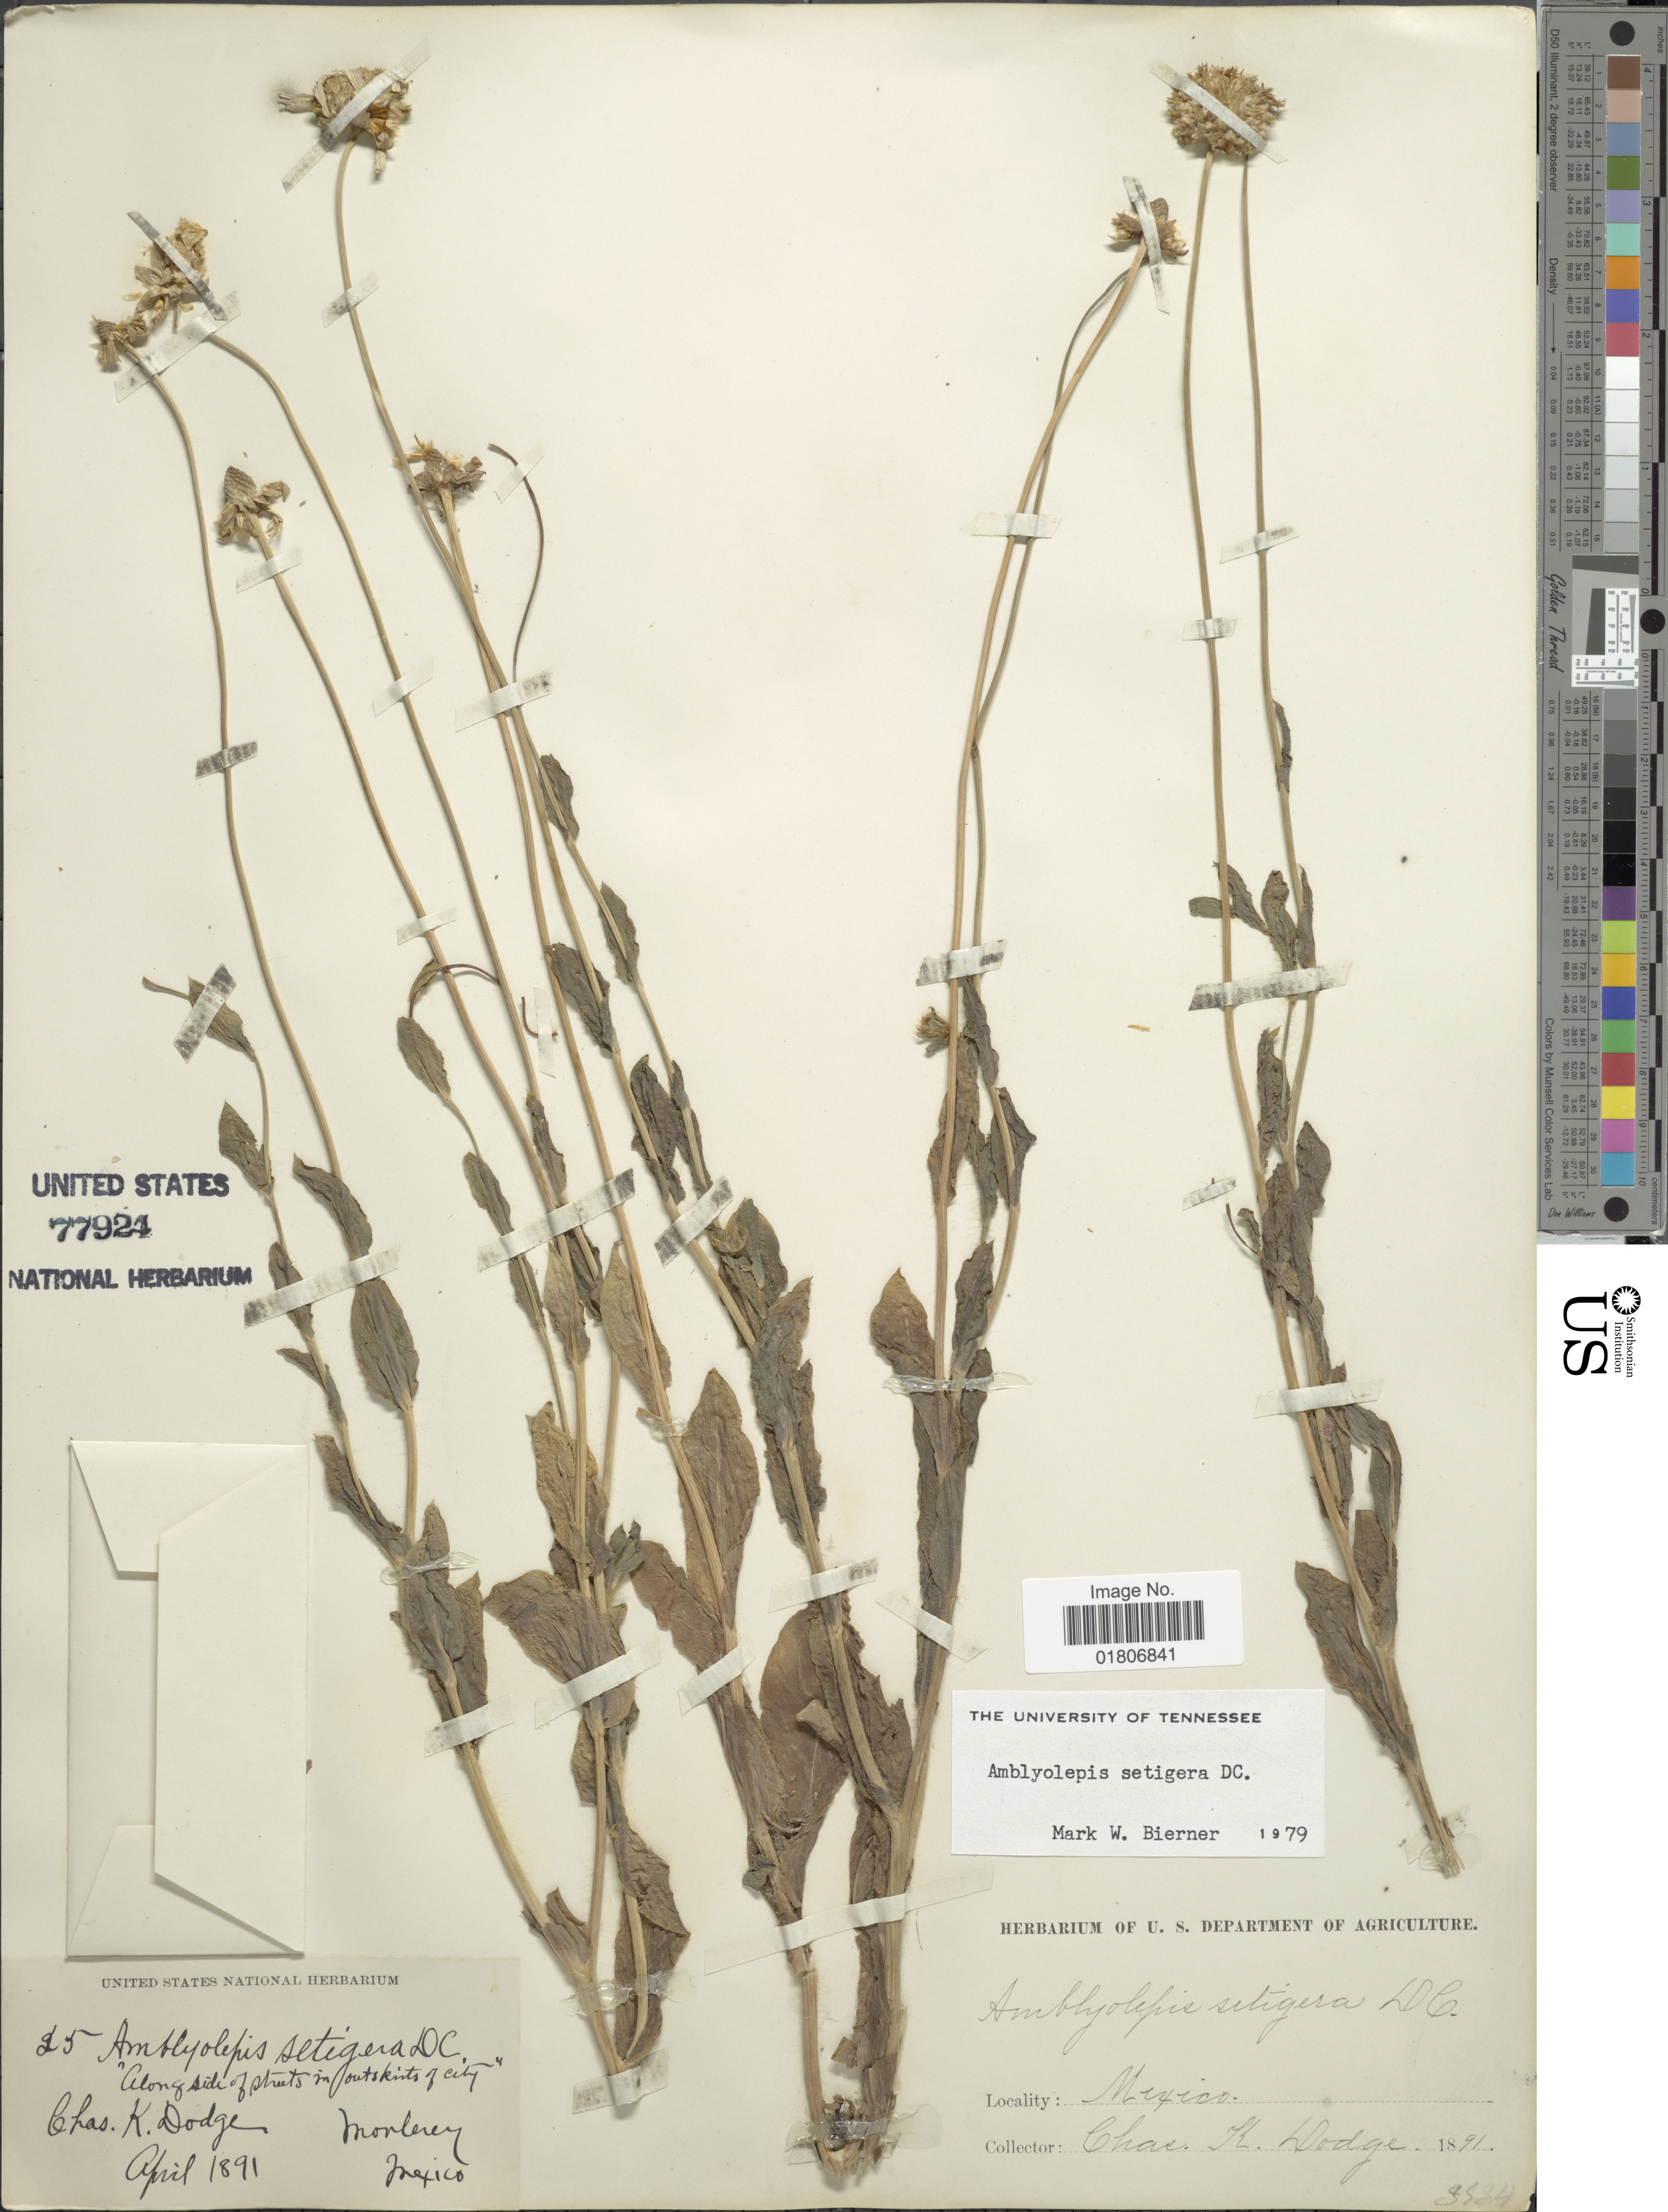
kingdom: Plantae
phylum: Tracheophyta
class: Magnoliopsida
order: Asterales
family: Asteraceae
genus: Amblyolepis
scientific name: Amblyolepis setigera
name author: DC.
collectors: C. K. Dodge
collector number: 25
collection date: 1891-04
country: Mexico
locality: along side of streets in outskirts of city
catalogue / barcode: US 77924